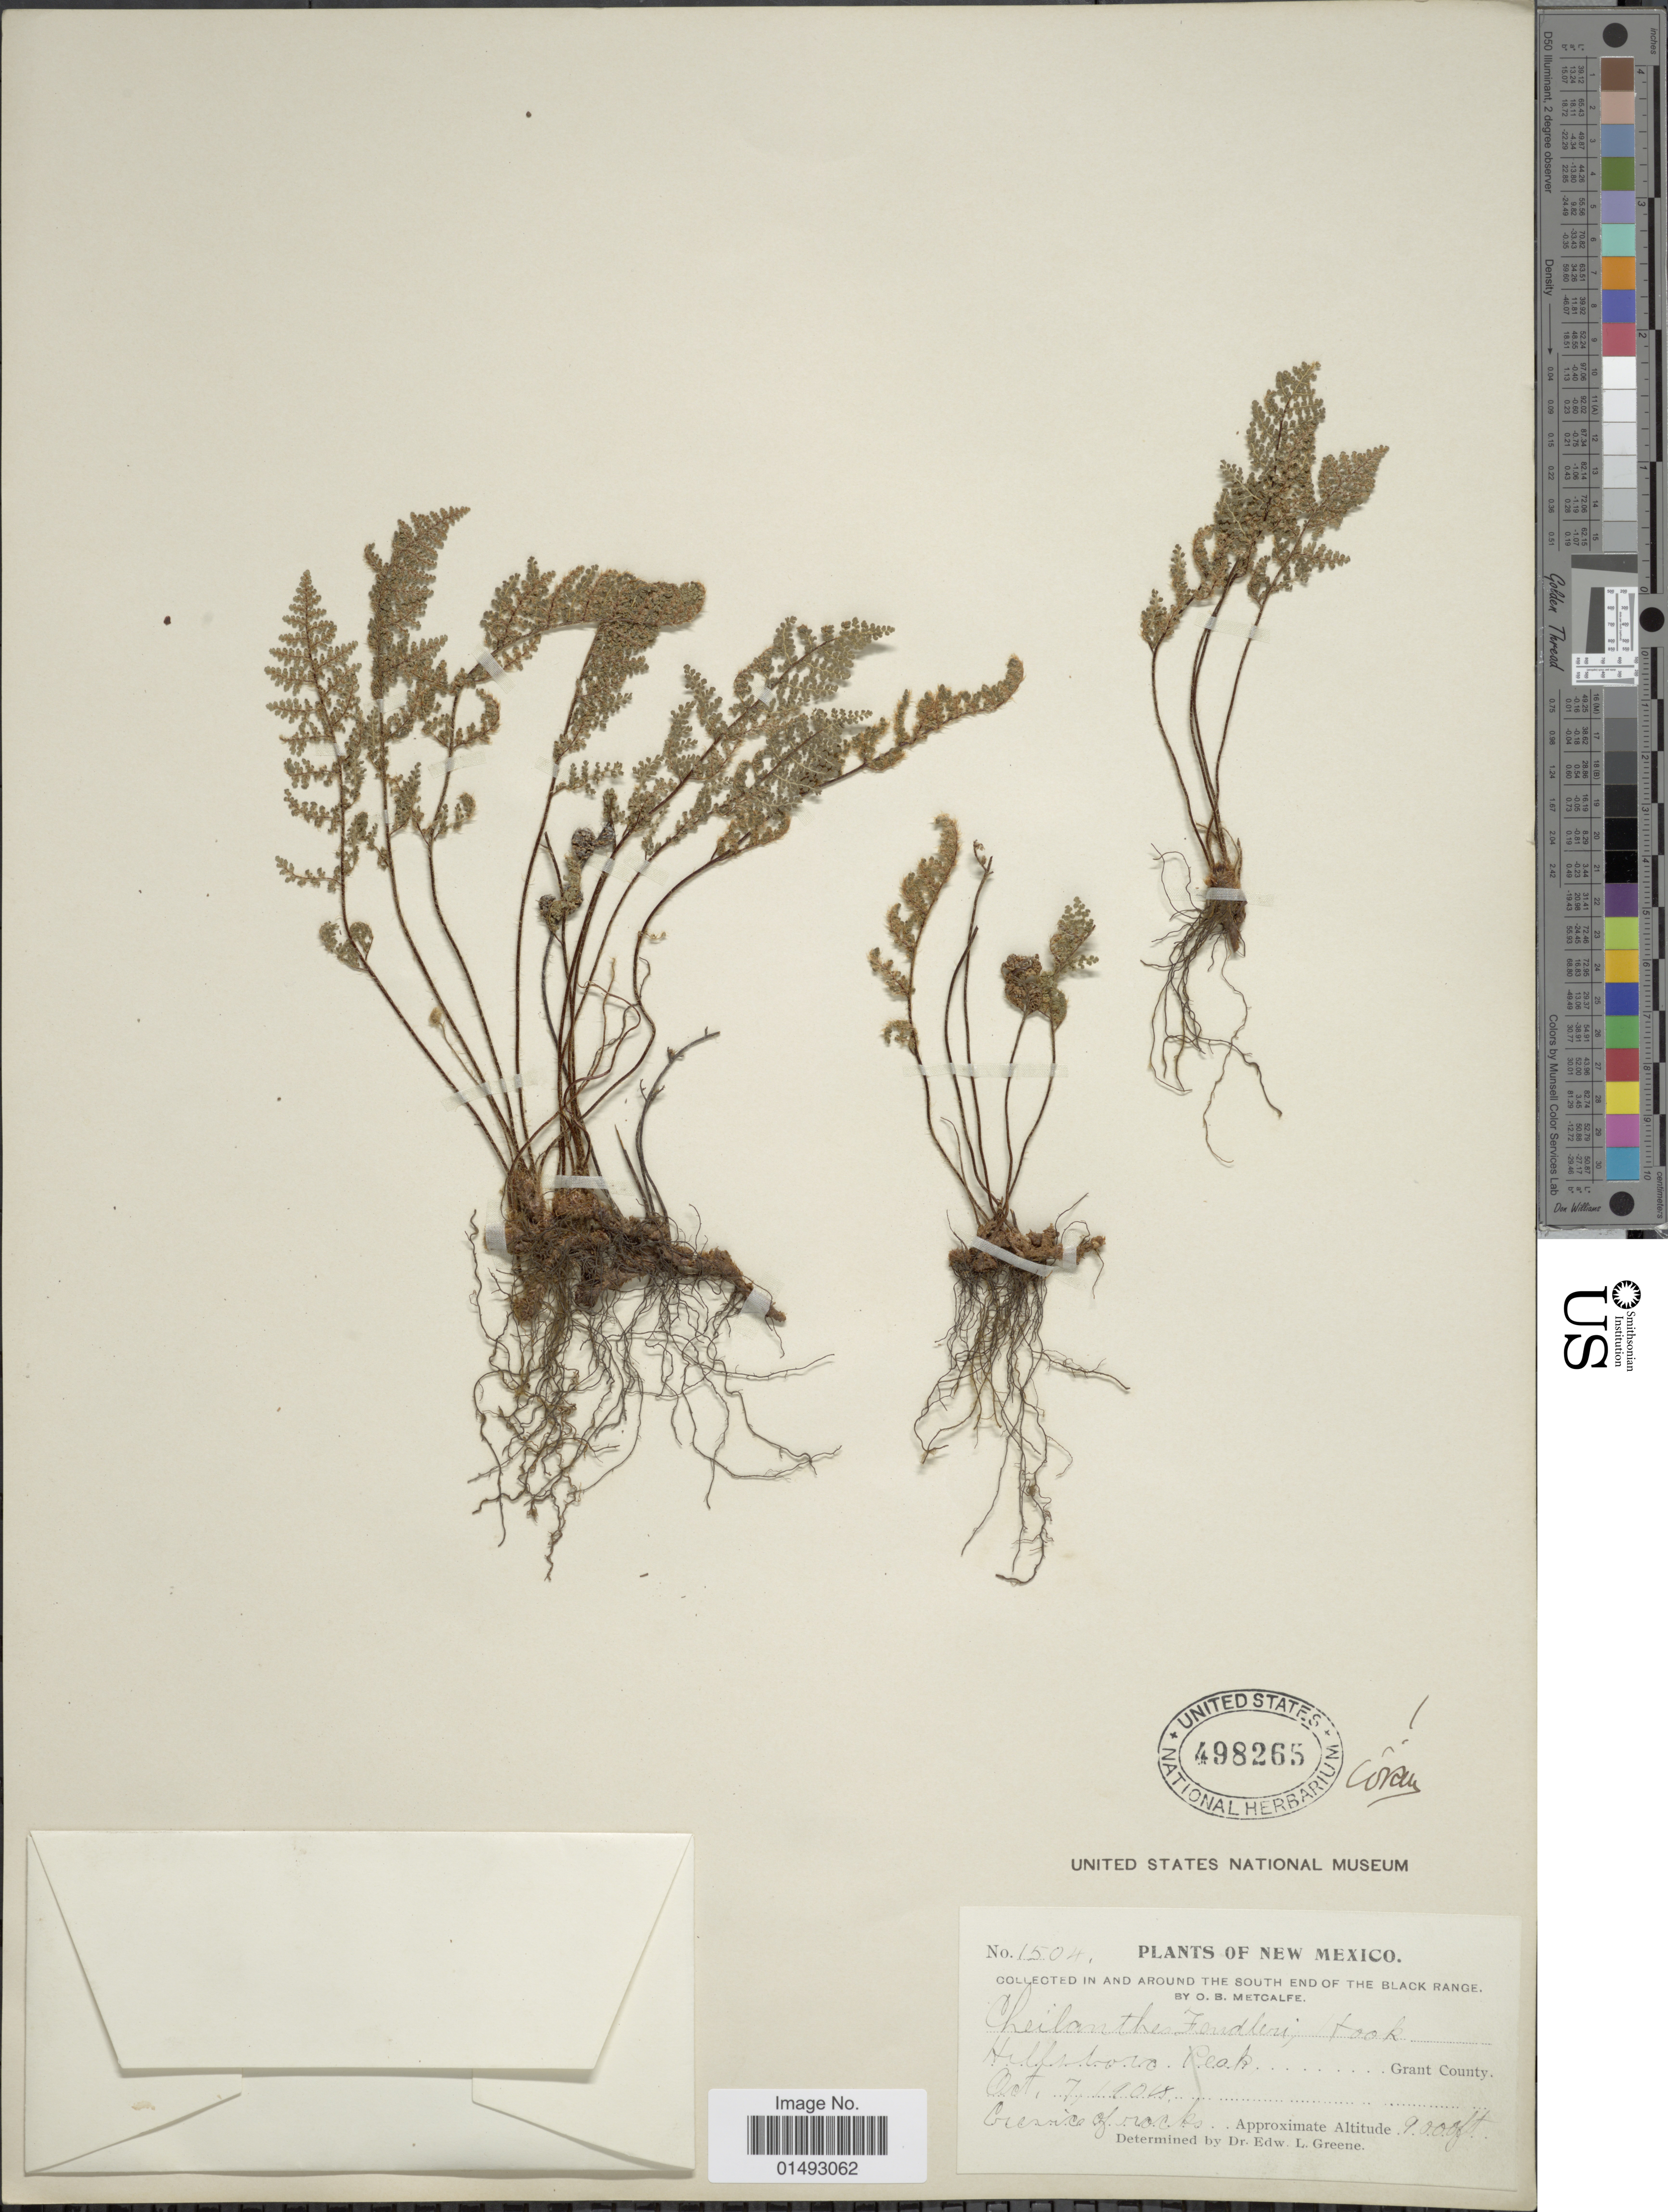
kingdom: Plantae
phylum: Tracheophyta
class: Polypodiopsida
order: Polypodiales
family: Pteridaceae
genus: Myriopteris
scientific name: Myriopteris fendleri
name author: (Hook.) E. Fourn.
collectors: O. B. Metcalfe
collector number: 1504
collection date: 1904-10-07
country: United States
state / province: New Mexico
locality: In and around the South end of the Black Range, Hilsboro Peak, Grant County, Crevice of rocks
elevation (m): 2743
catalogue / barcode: US 498265